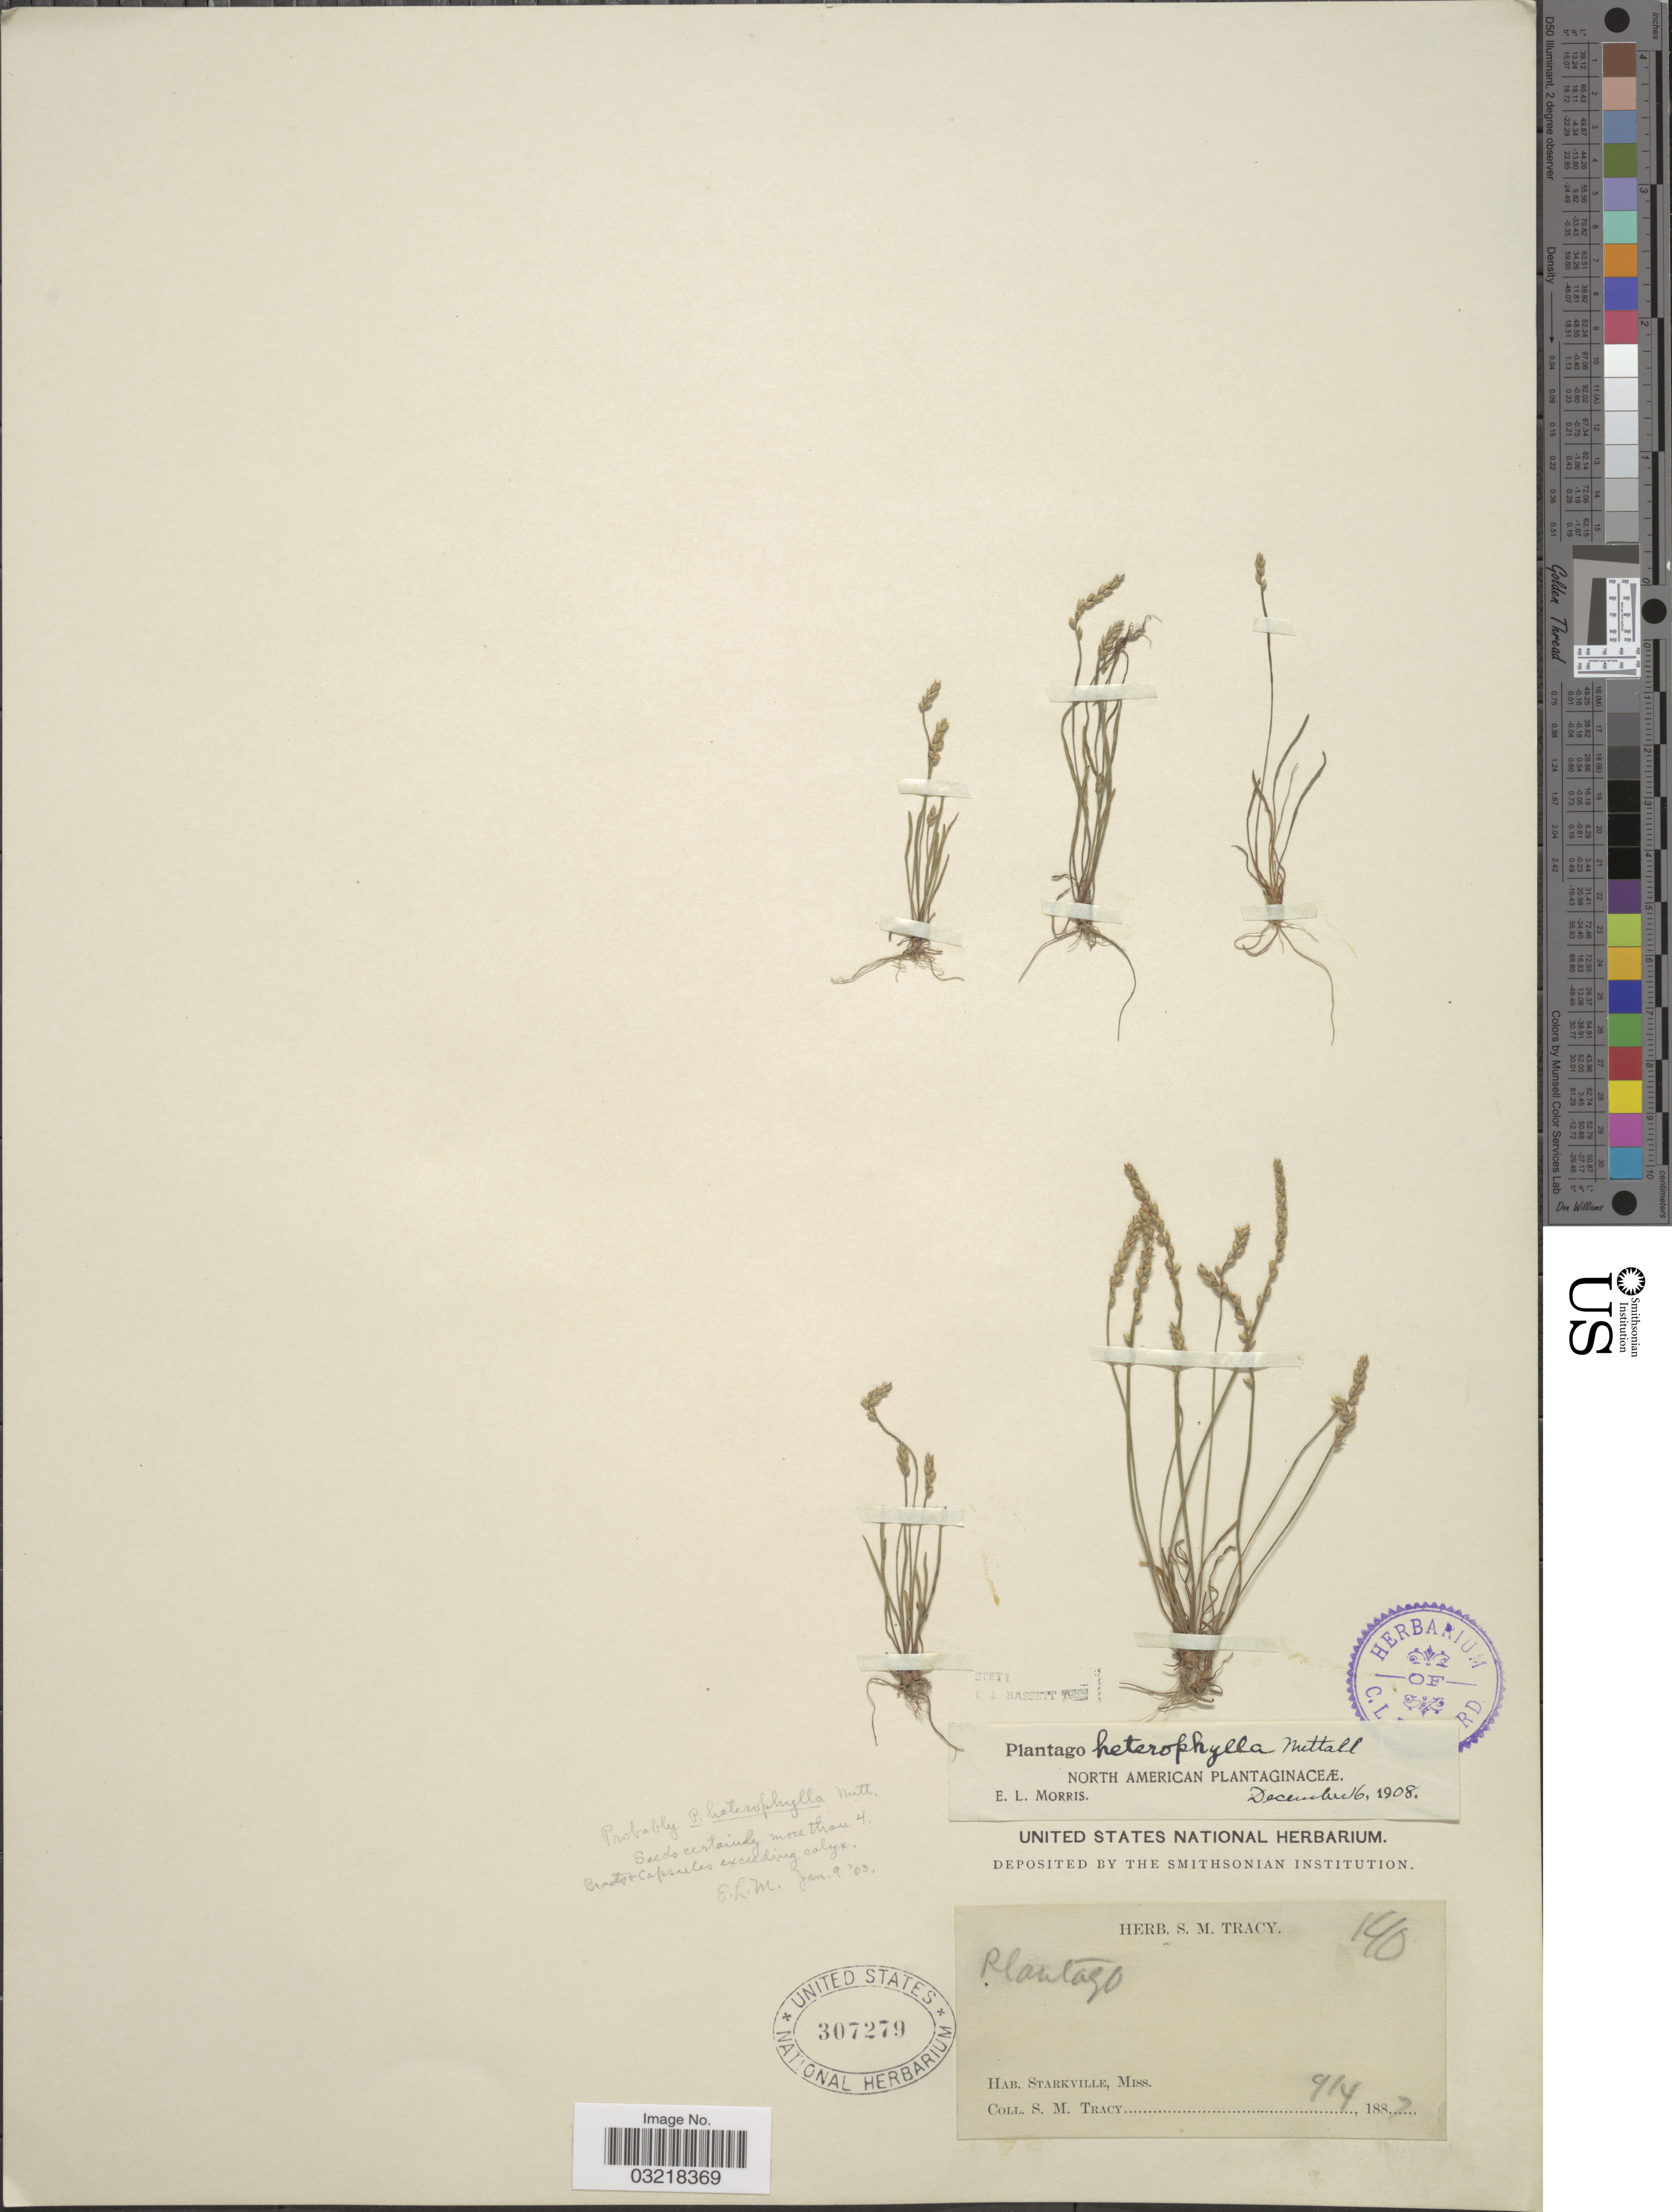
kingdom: Plantae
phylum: Tracheophyta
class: Magnoliopsida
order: Lamiales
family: Plantaginaceae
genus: Plantago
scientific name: Plantago heterophylla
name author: Nutt.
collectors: S. M. Tracy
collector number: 140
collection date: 1887-09-04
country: United States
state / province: Mississippi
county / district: Oktibbeha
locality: Starkville.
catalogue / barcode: US 307279